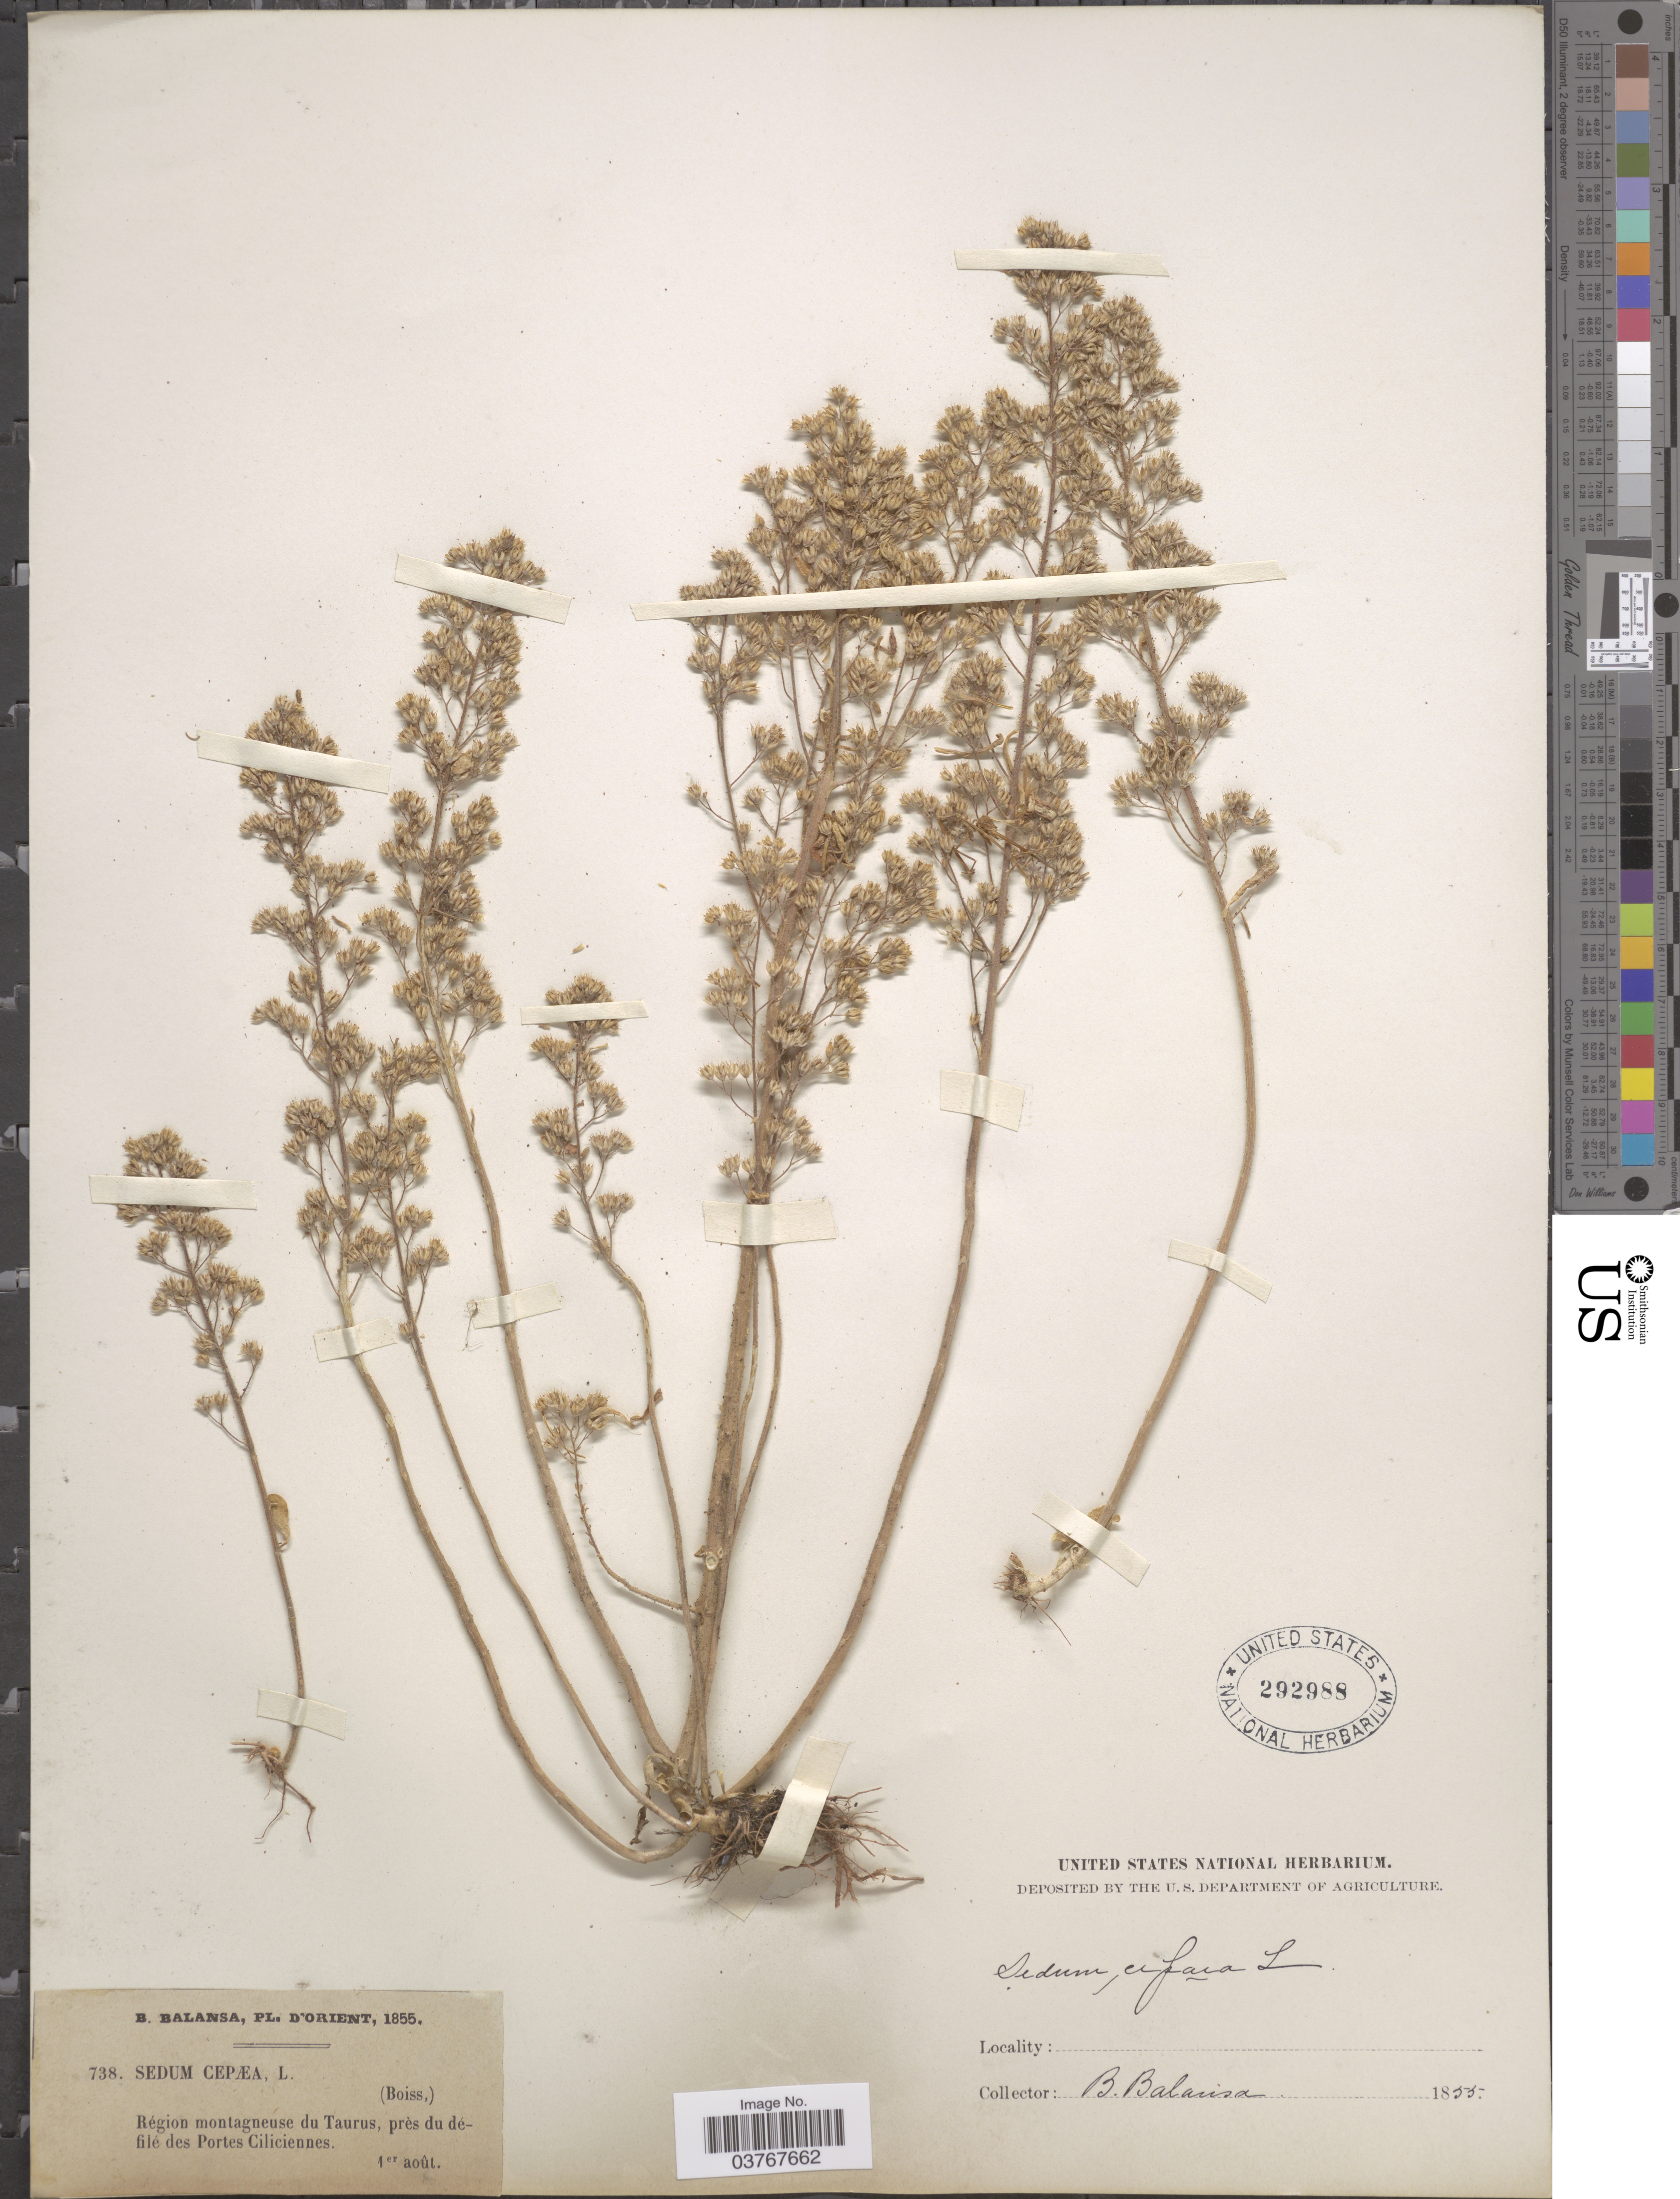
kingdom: Plantae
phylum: Tracheophyta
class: Magnoliopsida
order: Saxifragales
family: Crassulaceae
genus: Sedum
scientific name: Sedum cepaea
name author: L.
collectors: B. Balansa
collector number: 738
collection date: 1855-08-04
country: Turkey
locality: D'Orient. Région montagneuse du Taurus près du défilé des Portes Ciliciennes.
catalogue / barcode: US 292988